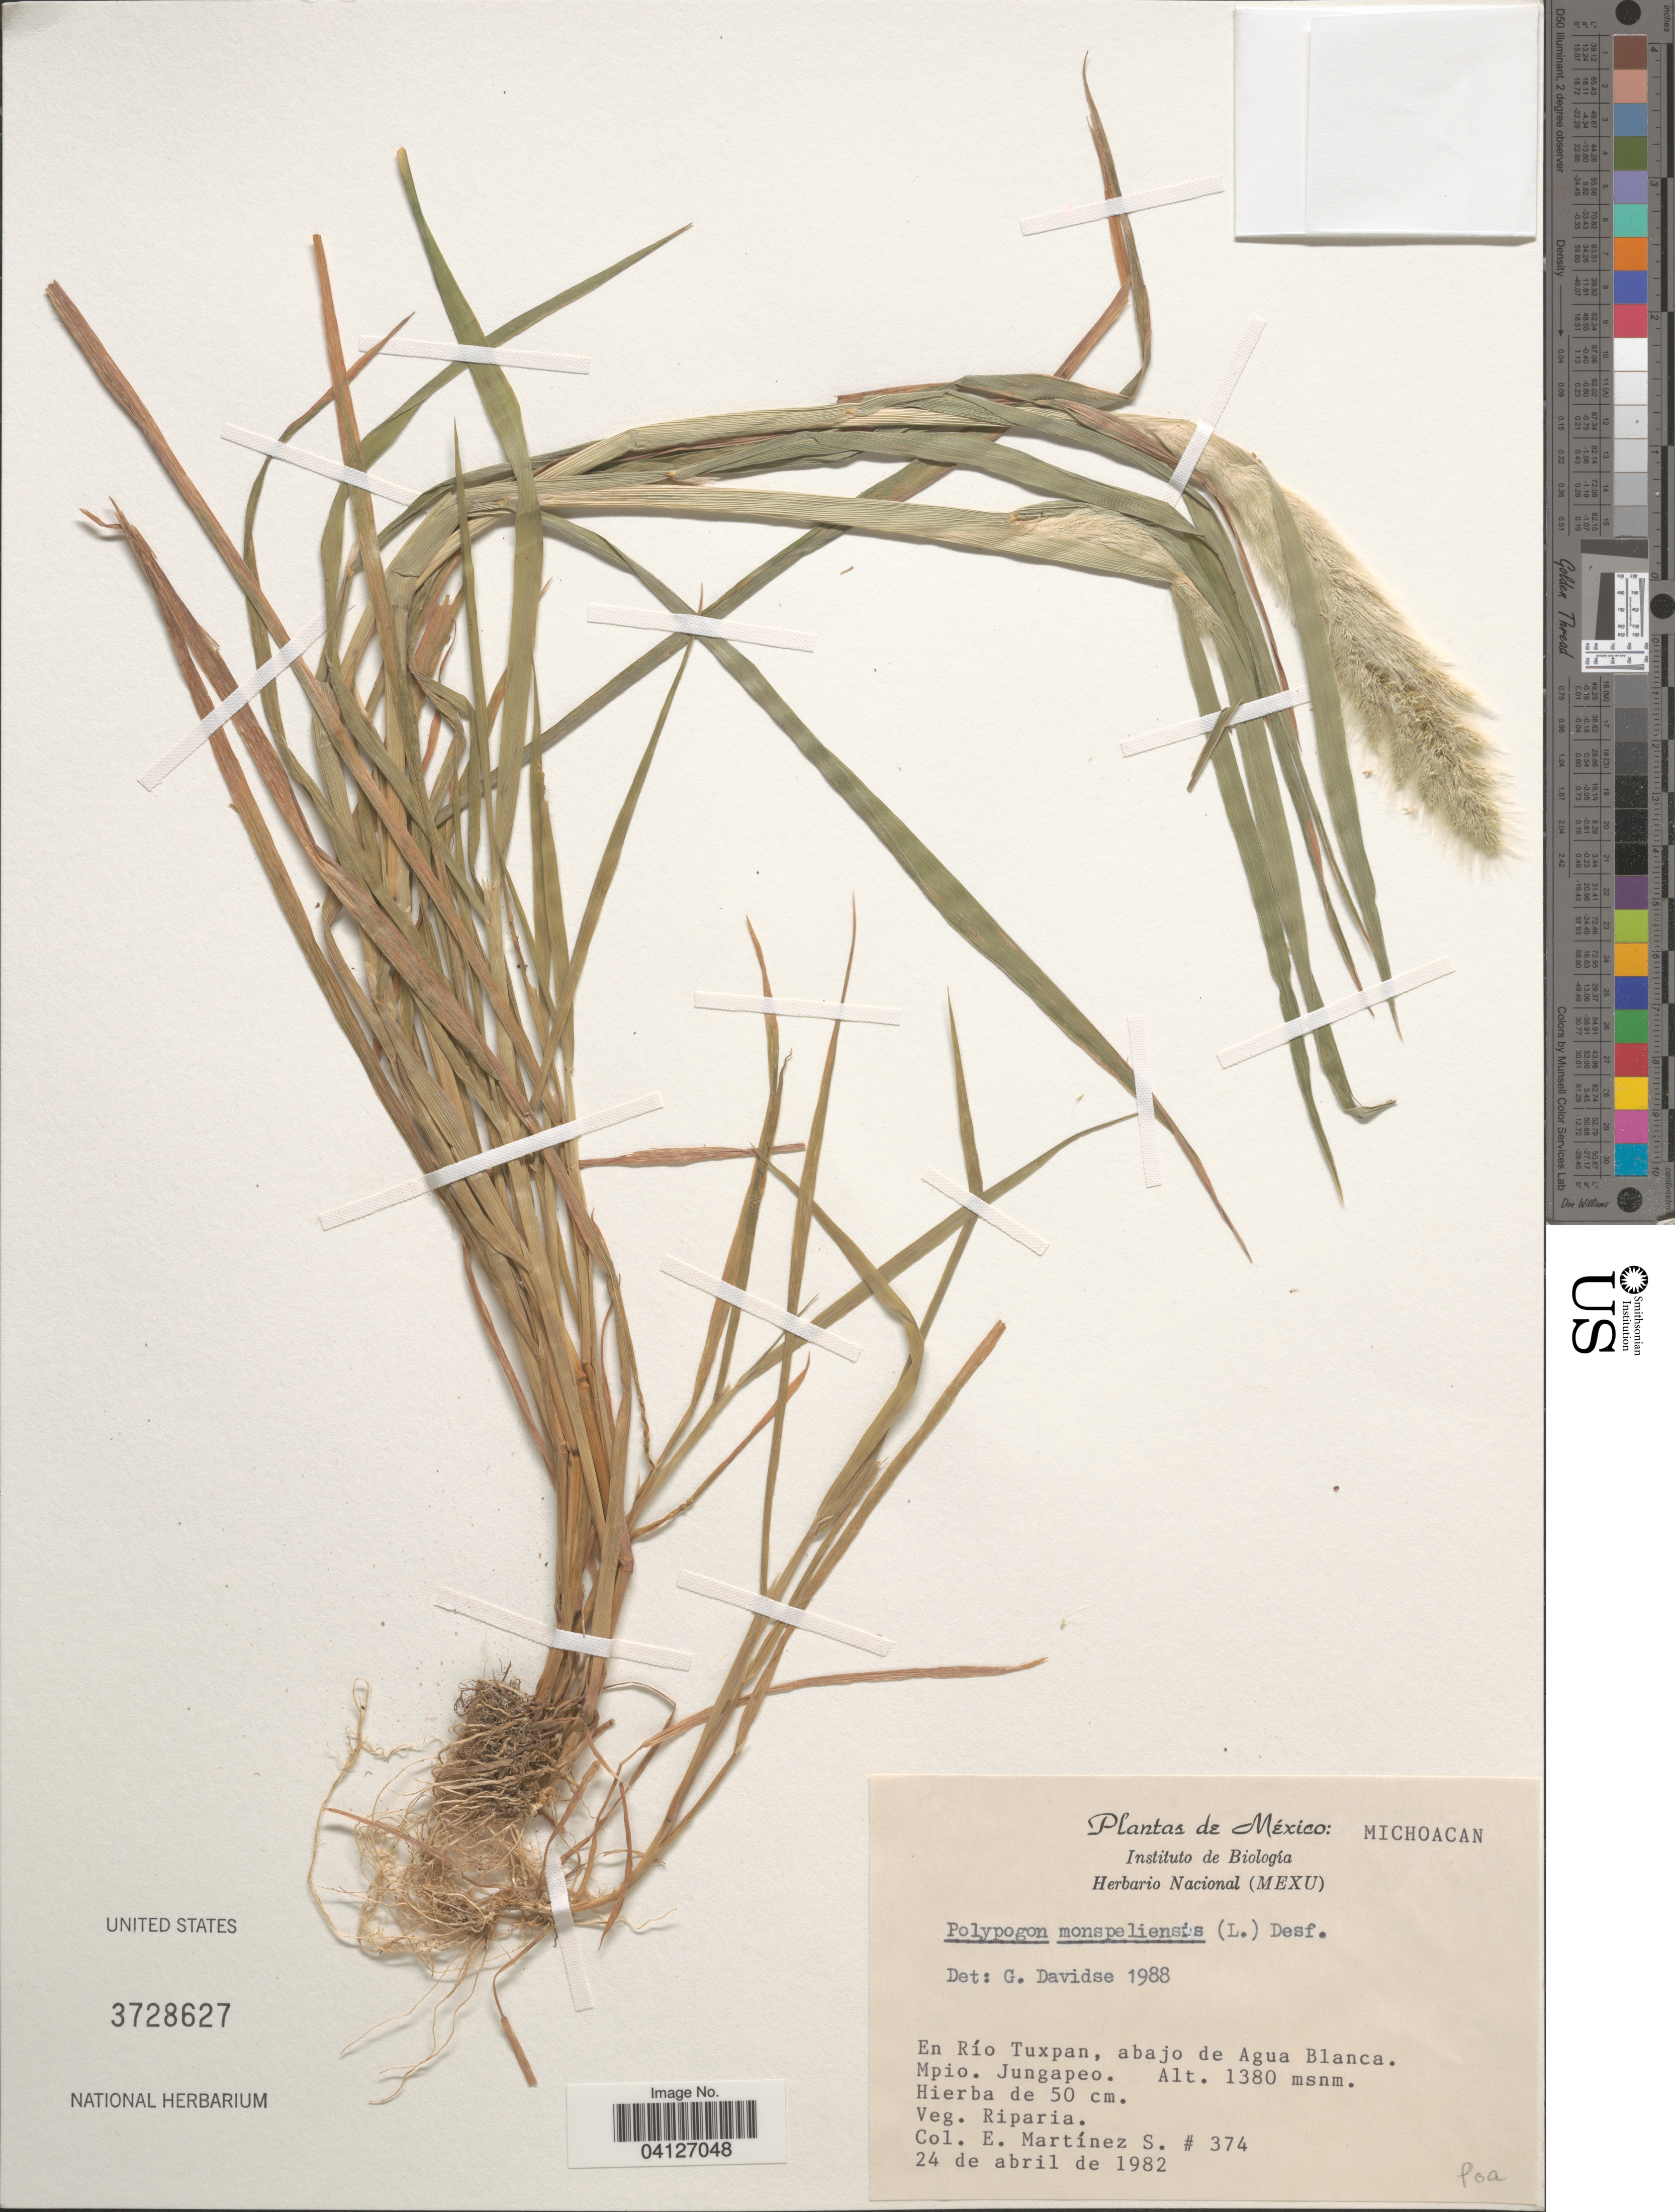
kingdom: Plantae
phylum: Tracheophyta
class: Liliopsida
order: Poales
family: Poaceae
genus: Polypogon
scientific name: Polypogon monspeliensis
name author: (L.) Desf.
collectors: E. M. Martínez S.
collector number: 374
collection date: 1982-04-24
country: Mexico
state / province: Michoacán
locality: En Río Tuxpan, abajo de Agua Blanca. Mpio. Jungapeo.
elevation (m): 1380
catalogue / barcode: US 3728627